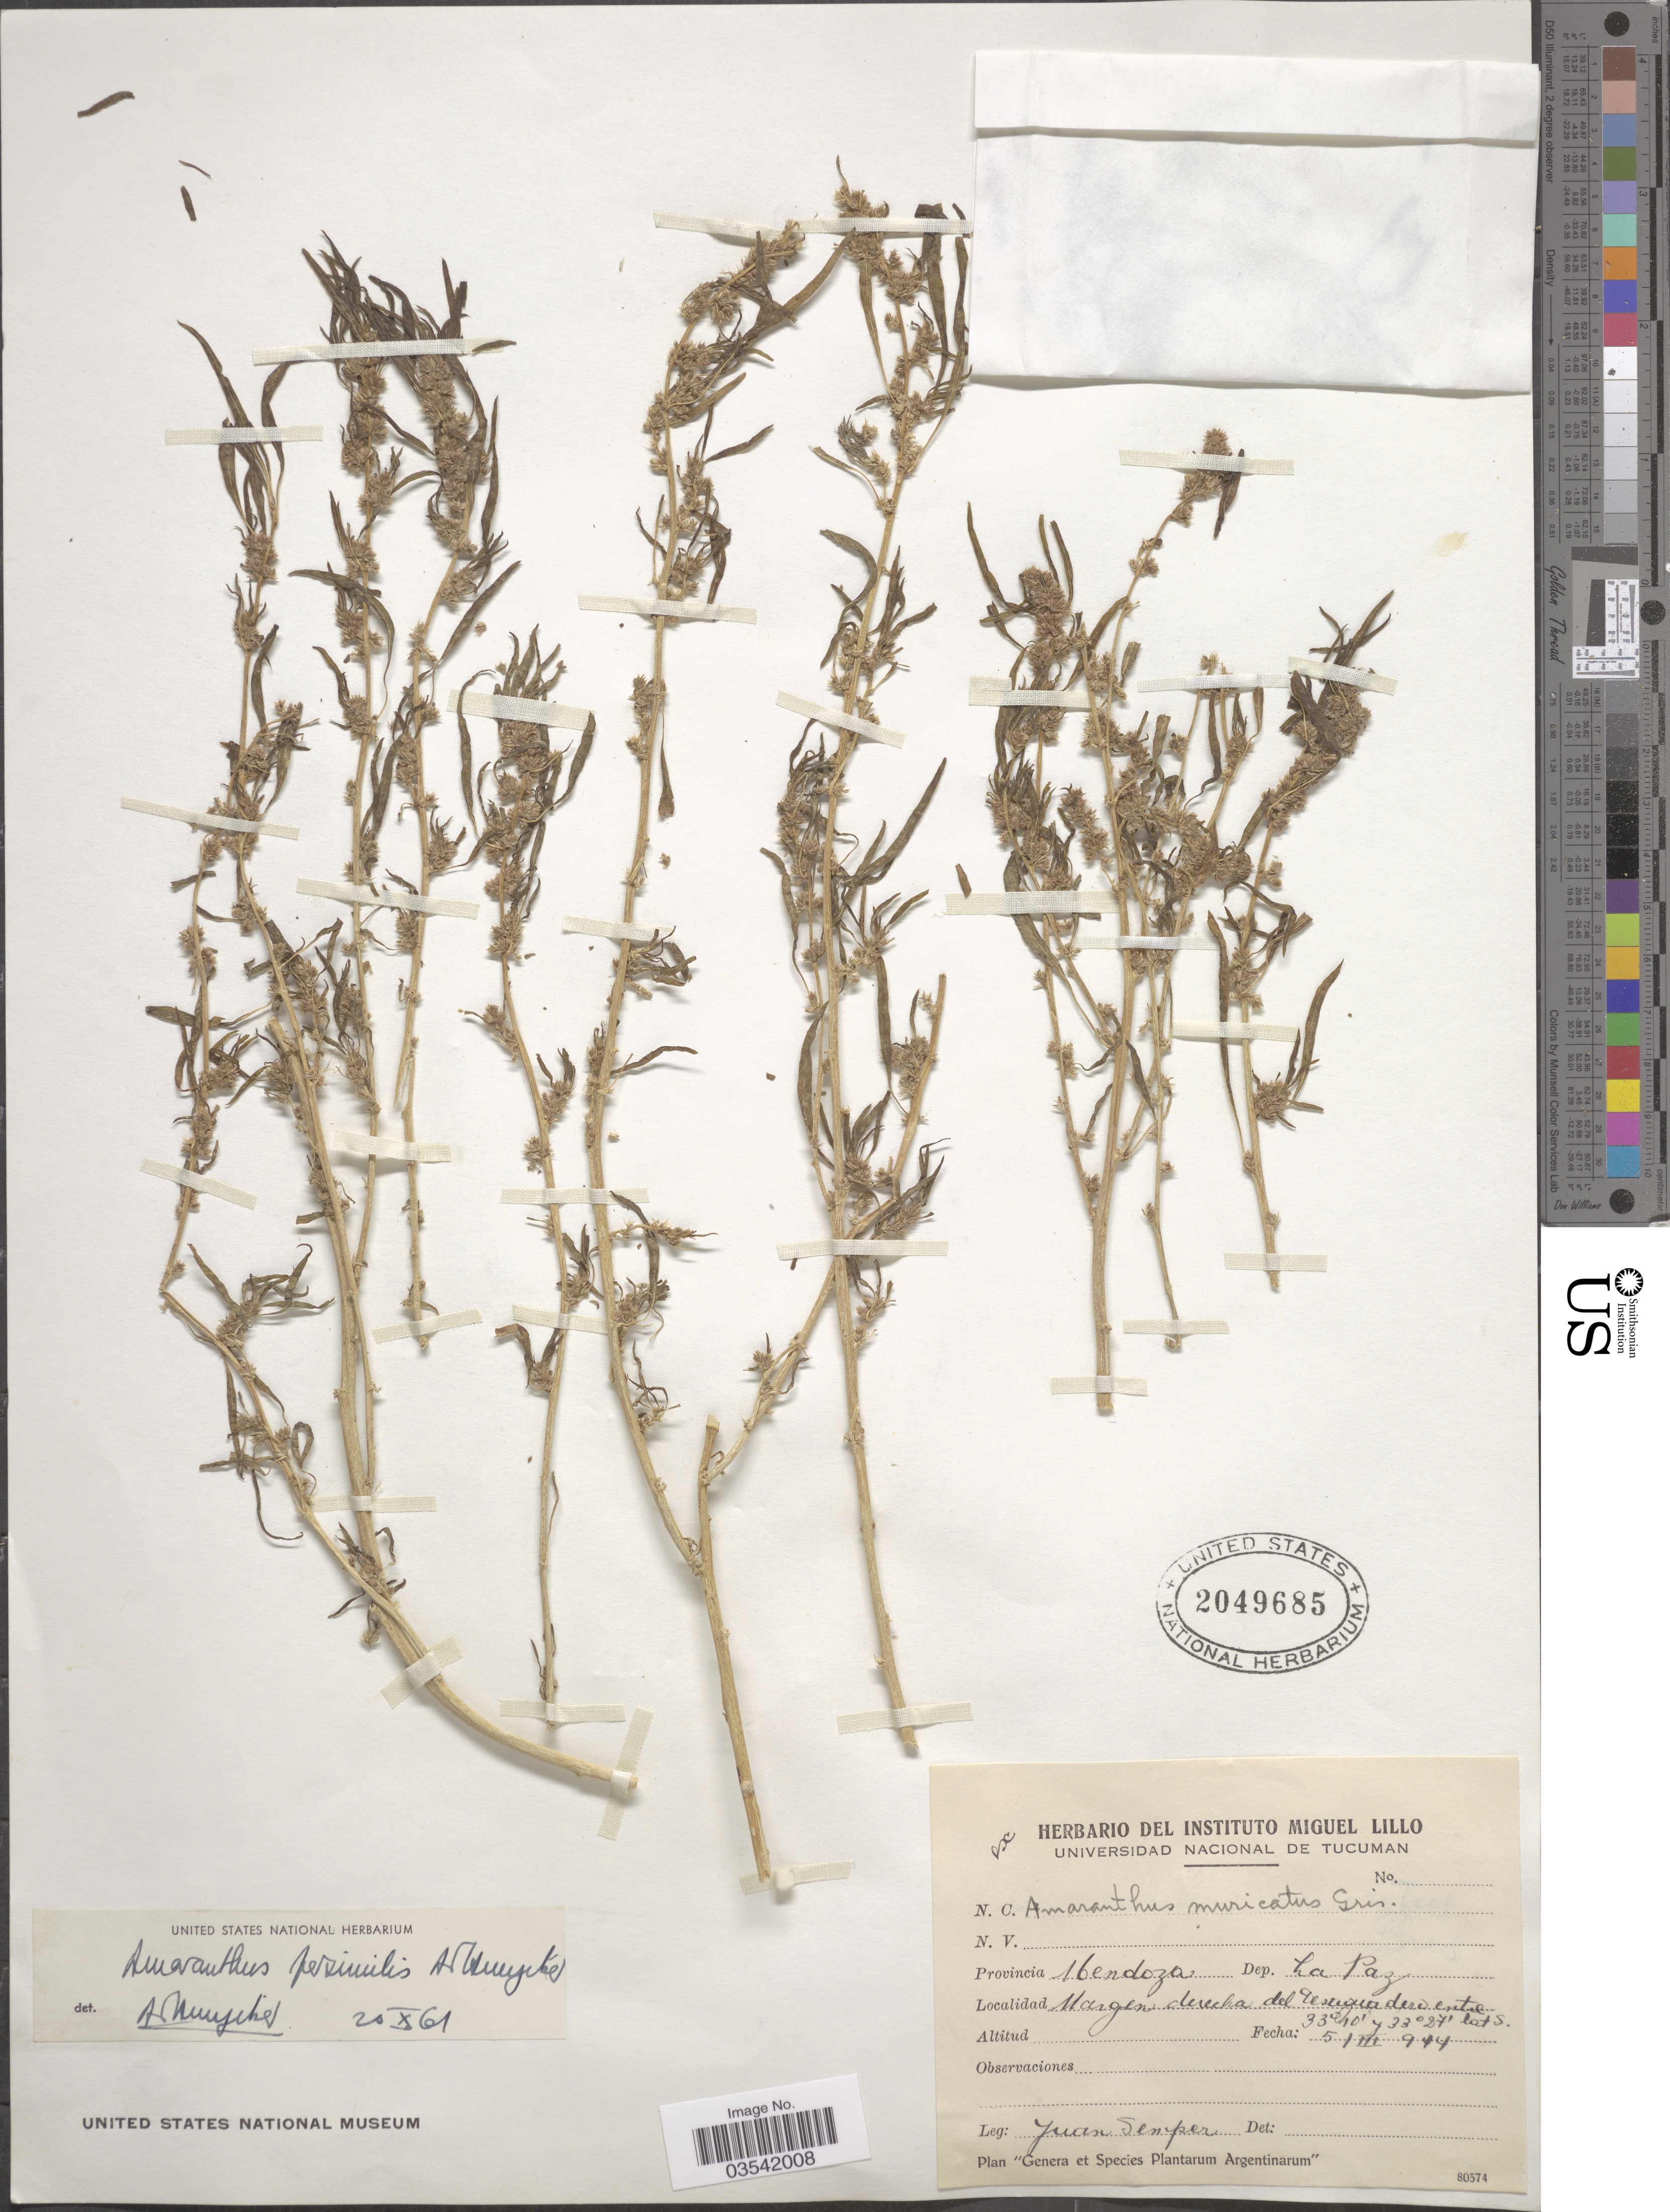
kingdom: Plantae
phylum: Tracheophyta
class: Magnoliopsida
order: Caryophyllales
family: Amaranthaceae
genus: Amaranthus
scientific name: Amaranthus persimilis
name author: Hunz.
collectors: J. Semper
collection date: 1944-03-05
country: Argentina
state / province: Mendoza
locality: Dep. La Paz. Margen derecha del Desaguadero.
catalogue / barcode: US 2049685